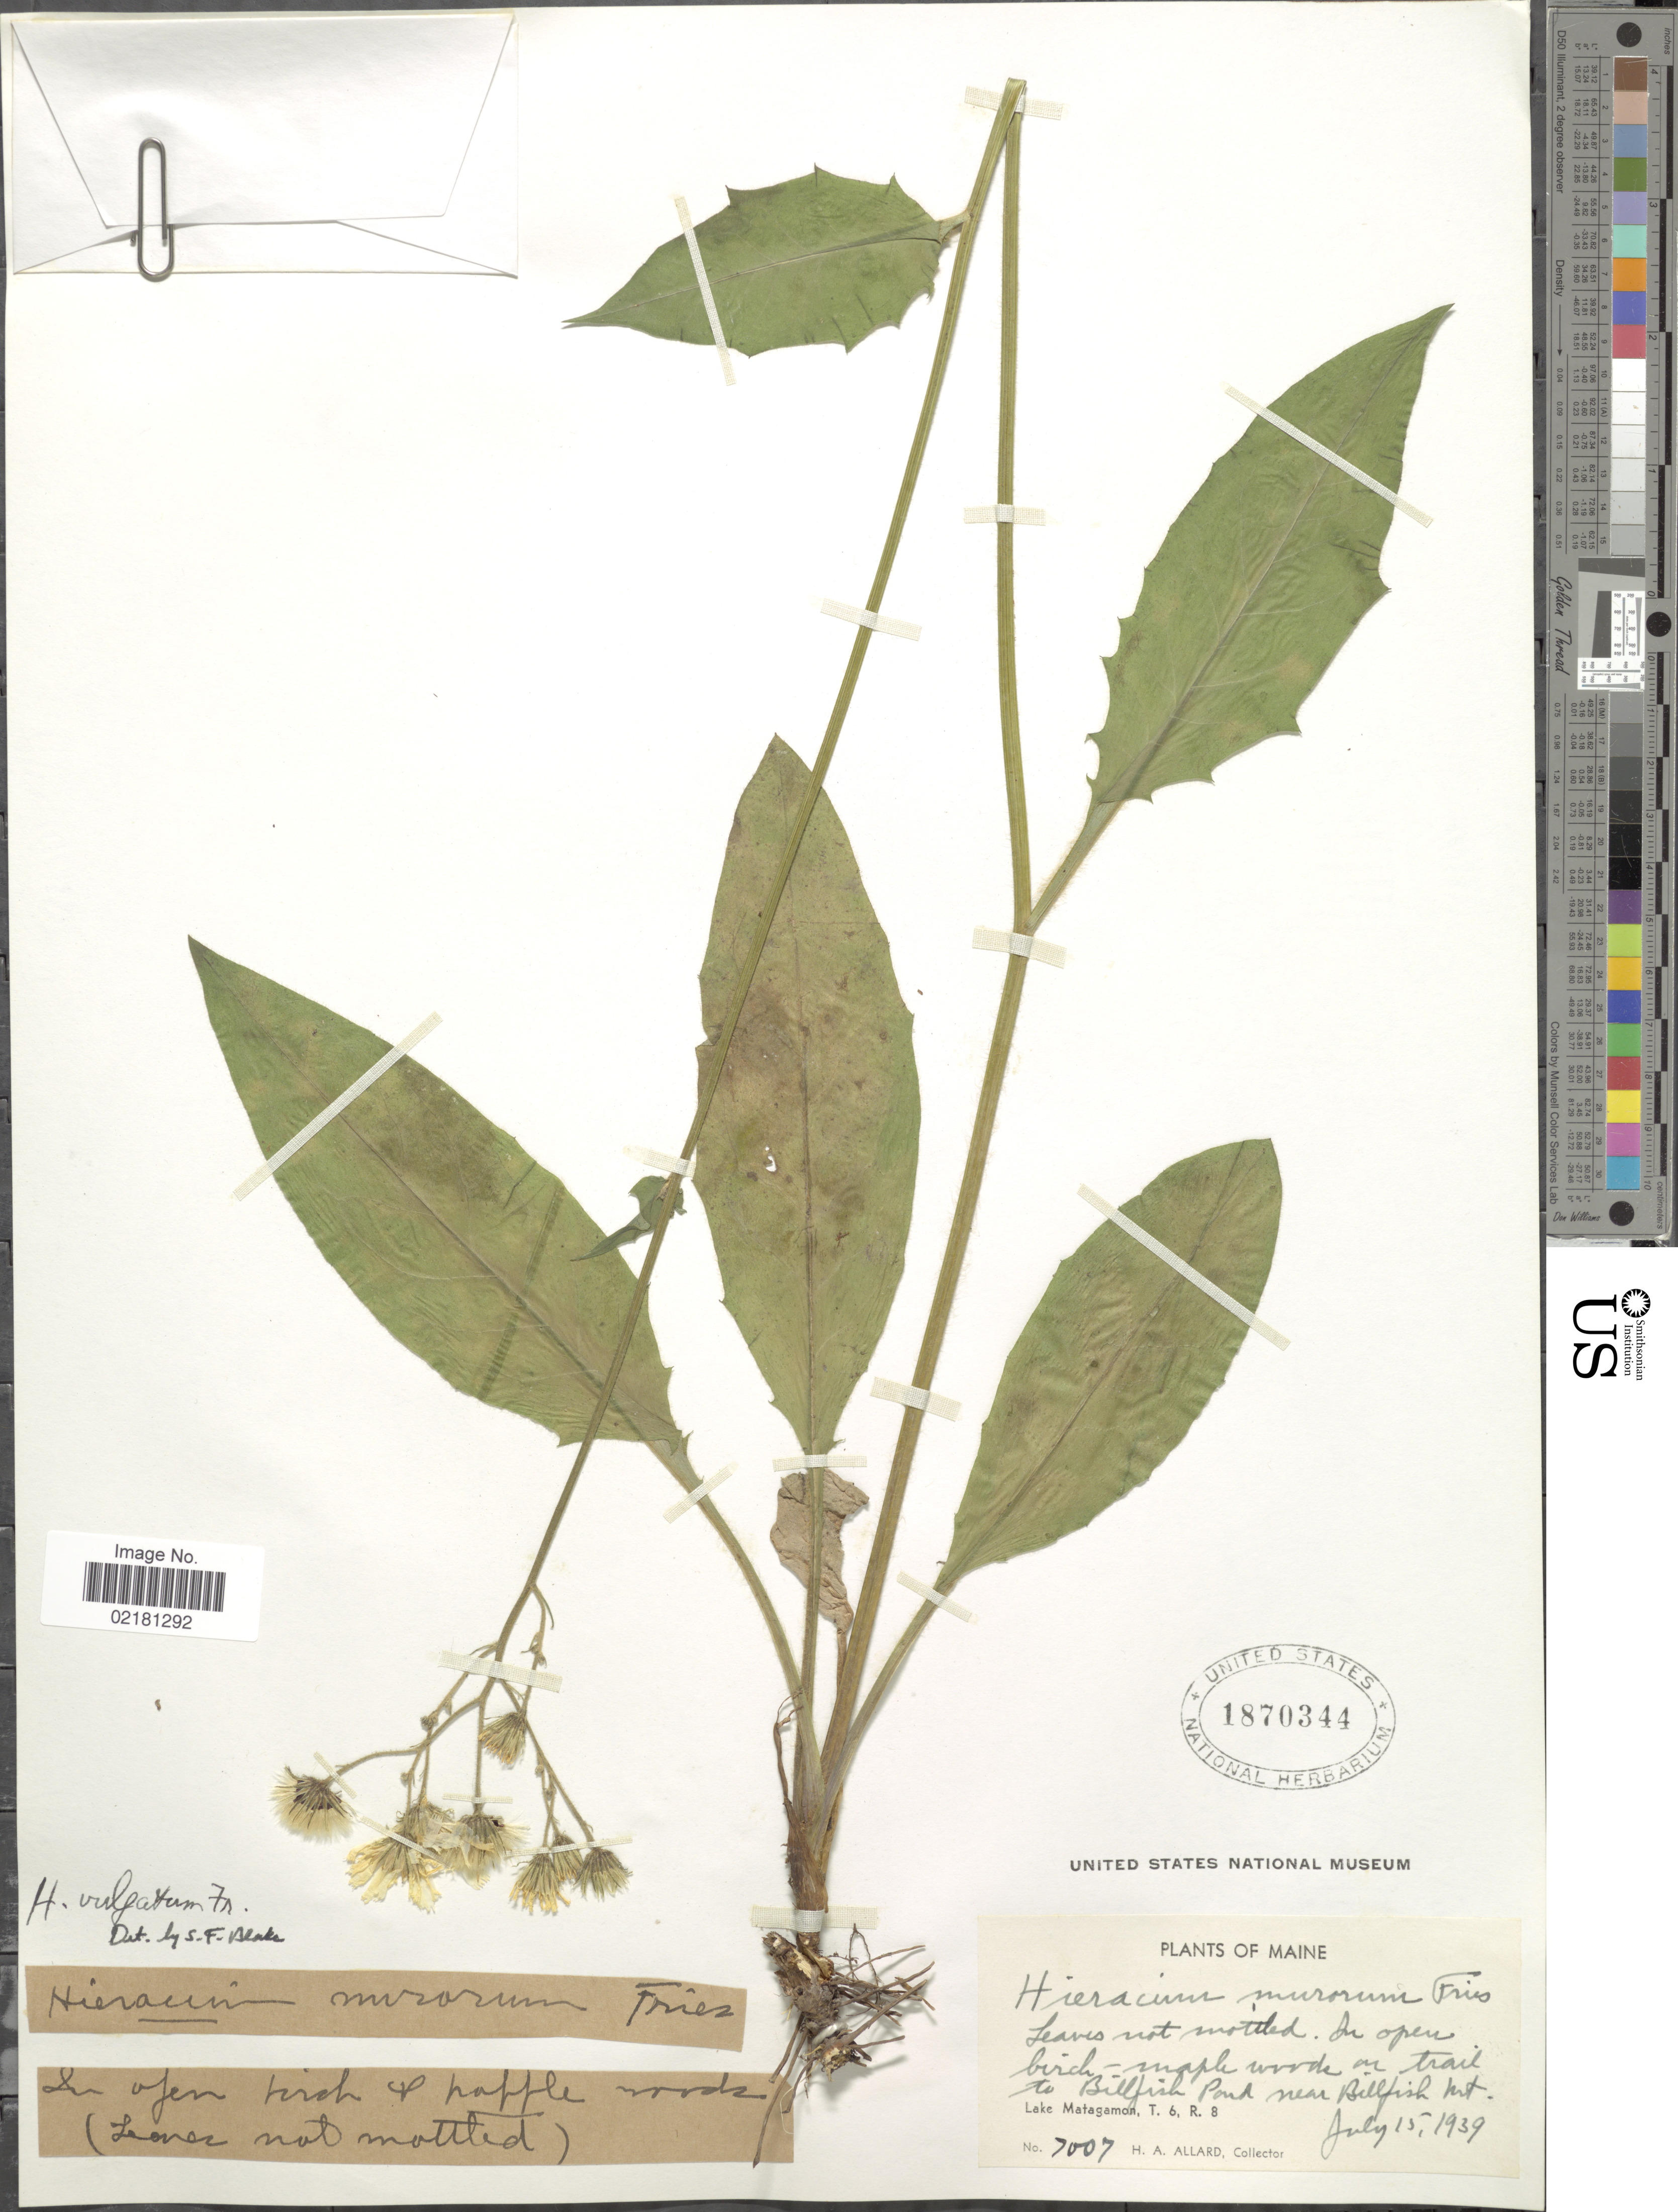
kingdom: Plantae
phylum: Tracheophyta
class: Magnoliopsida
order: Asterales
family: Asteraceae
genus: Hieracium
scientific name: Hieracium lachenalii subsp. cruenifolium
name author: (Dahlst. & Lübeck) Zahn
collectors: H. A. Allard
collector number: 7007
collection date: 1939-07-15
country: United States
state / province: Maine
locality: Birch-marsh woods in trail to Billfish Pond near Billfish Mt., Lake Matagamon, T. 6, R. 8.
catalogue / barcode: US 1870344